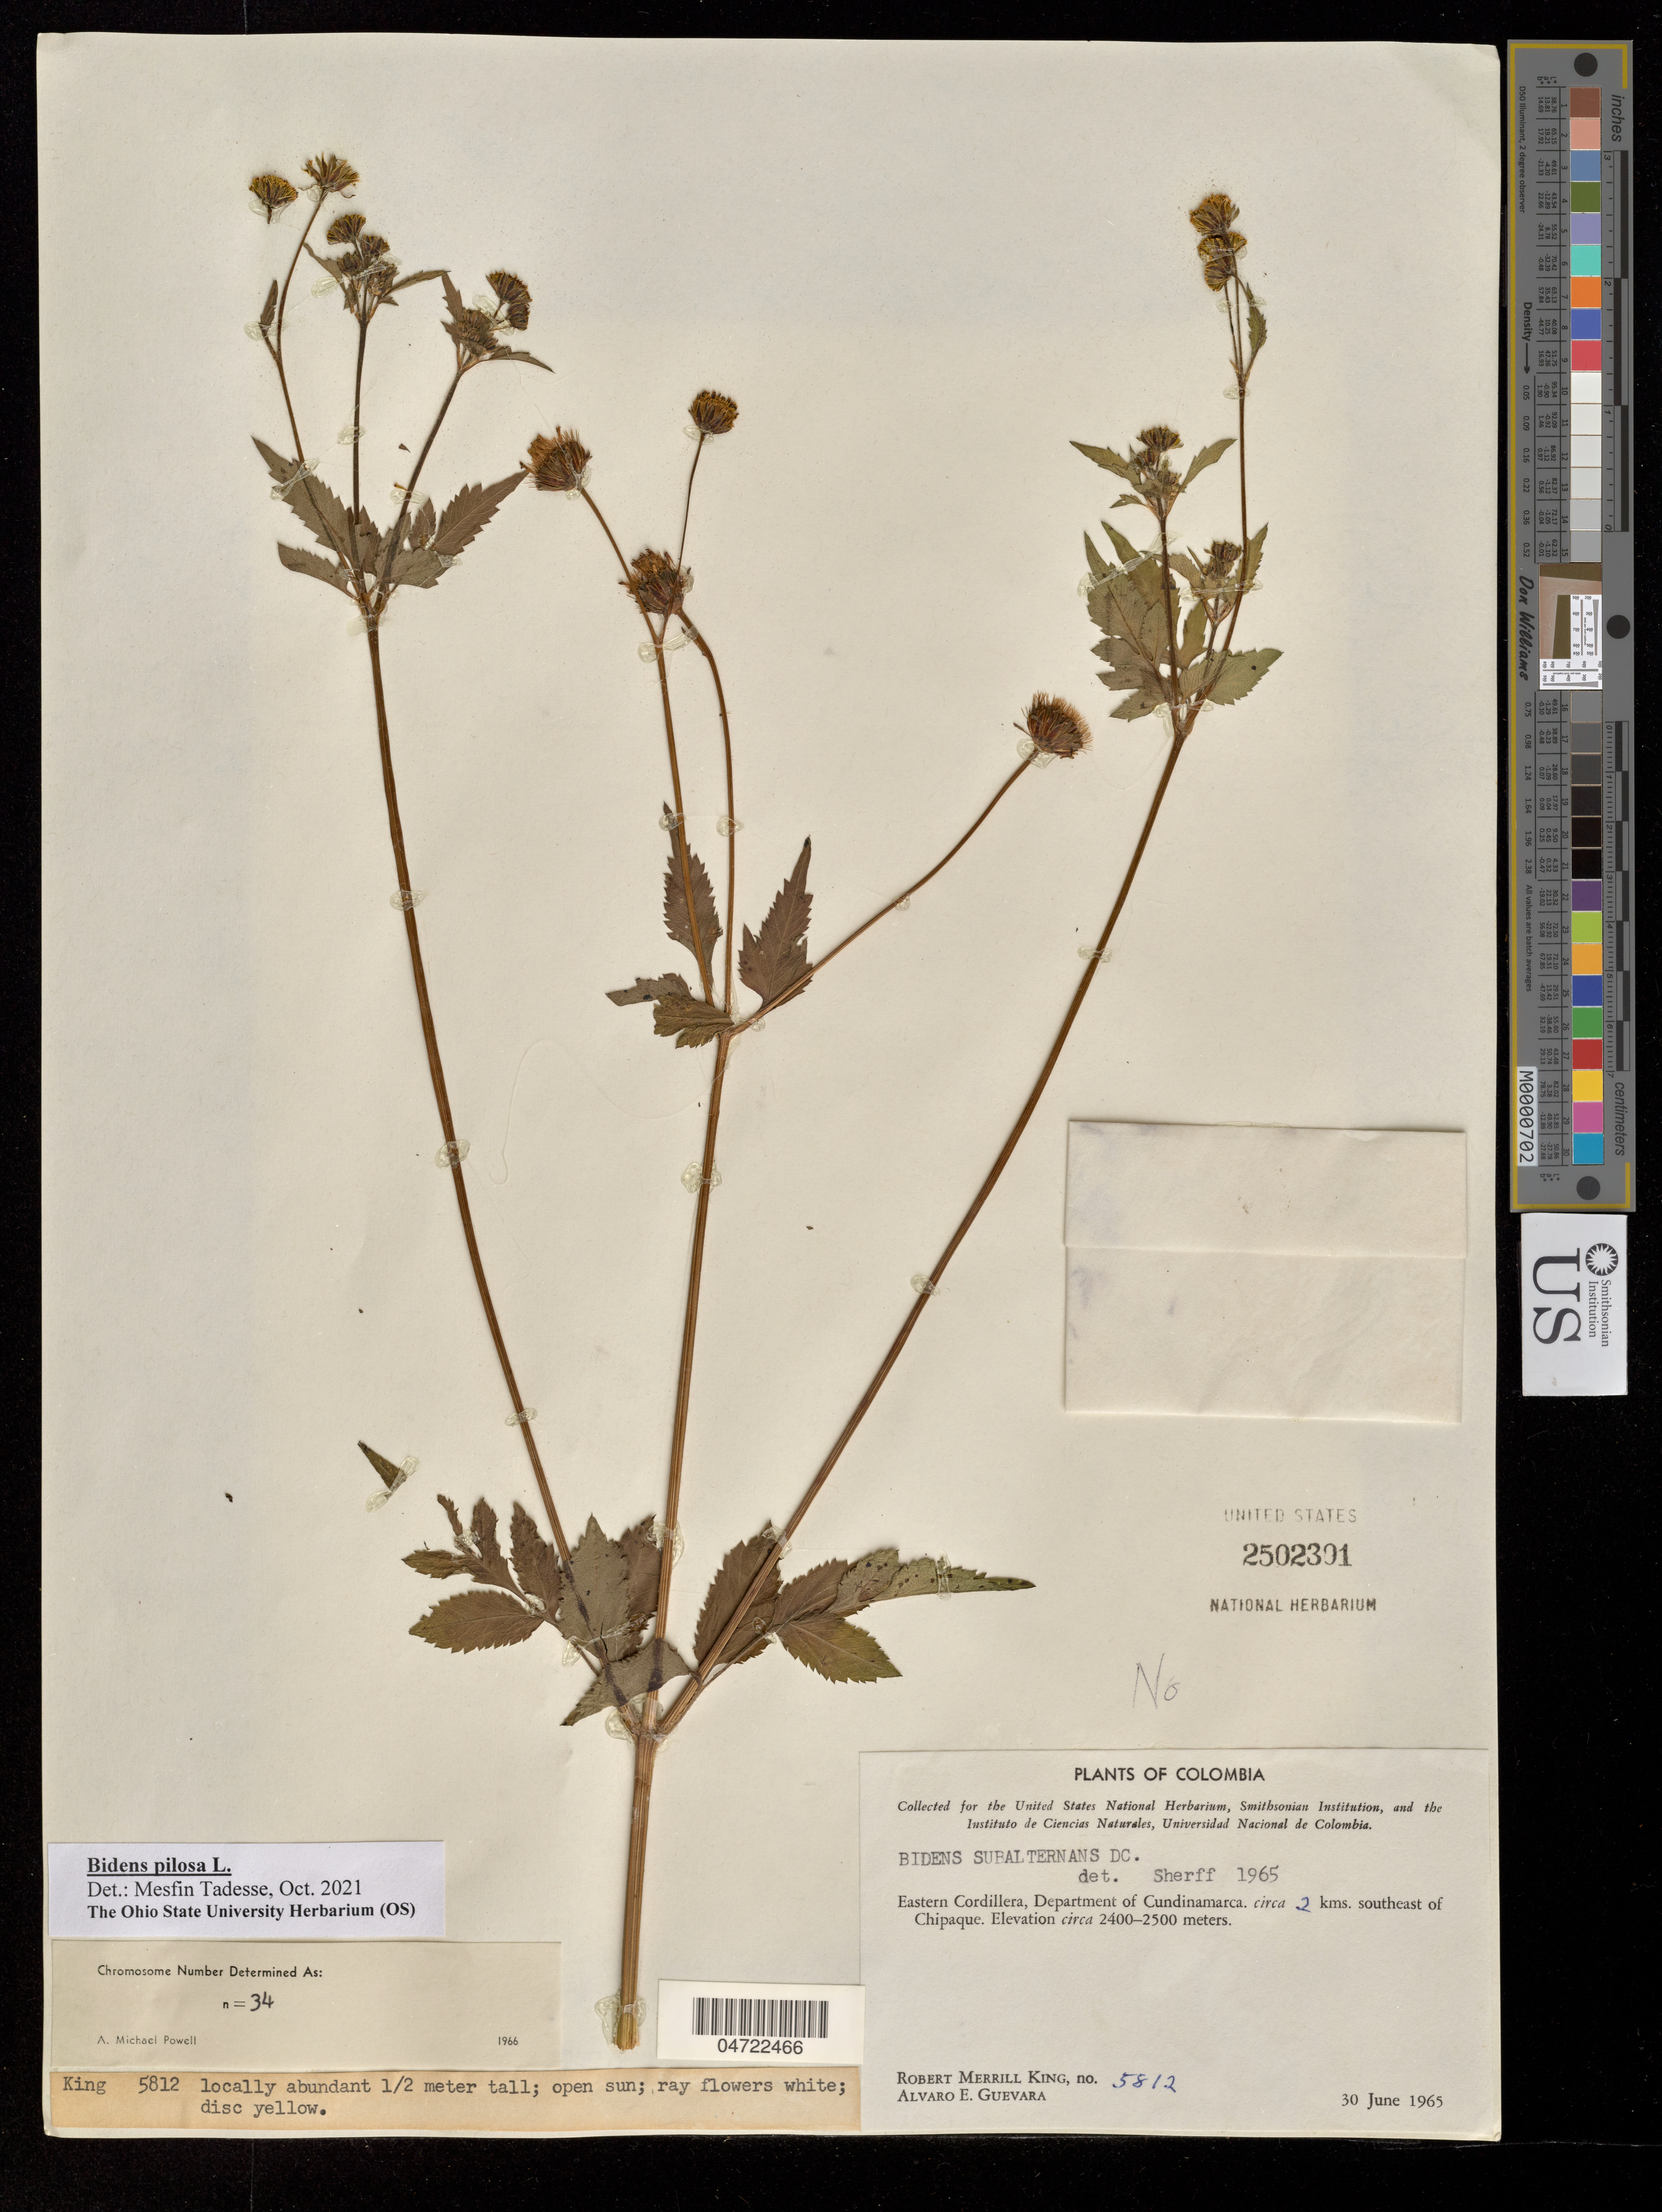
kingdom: Plantae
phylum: Tracheophyta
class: Magnoliopsida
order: Asterales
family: Asteraceae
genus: Bidens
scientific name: Bidens pilosa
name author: L.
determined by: Tadesse, M.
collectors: R. M. King & A. E. Guevara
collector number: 5812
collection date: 1965-06-30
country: Colombia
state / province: Cundinamarca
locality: Eastern Cordillera, circa 2 kms southeast of Chipaque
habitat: Open Sun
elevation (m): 2400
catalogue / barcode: US 2502301